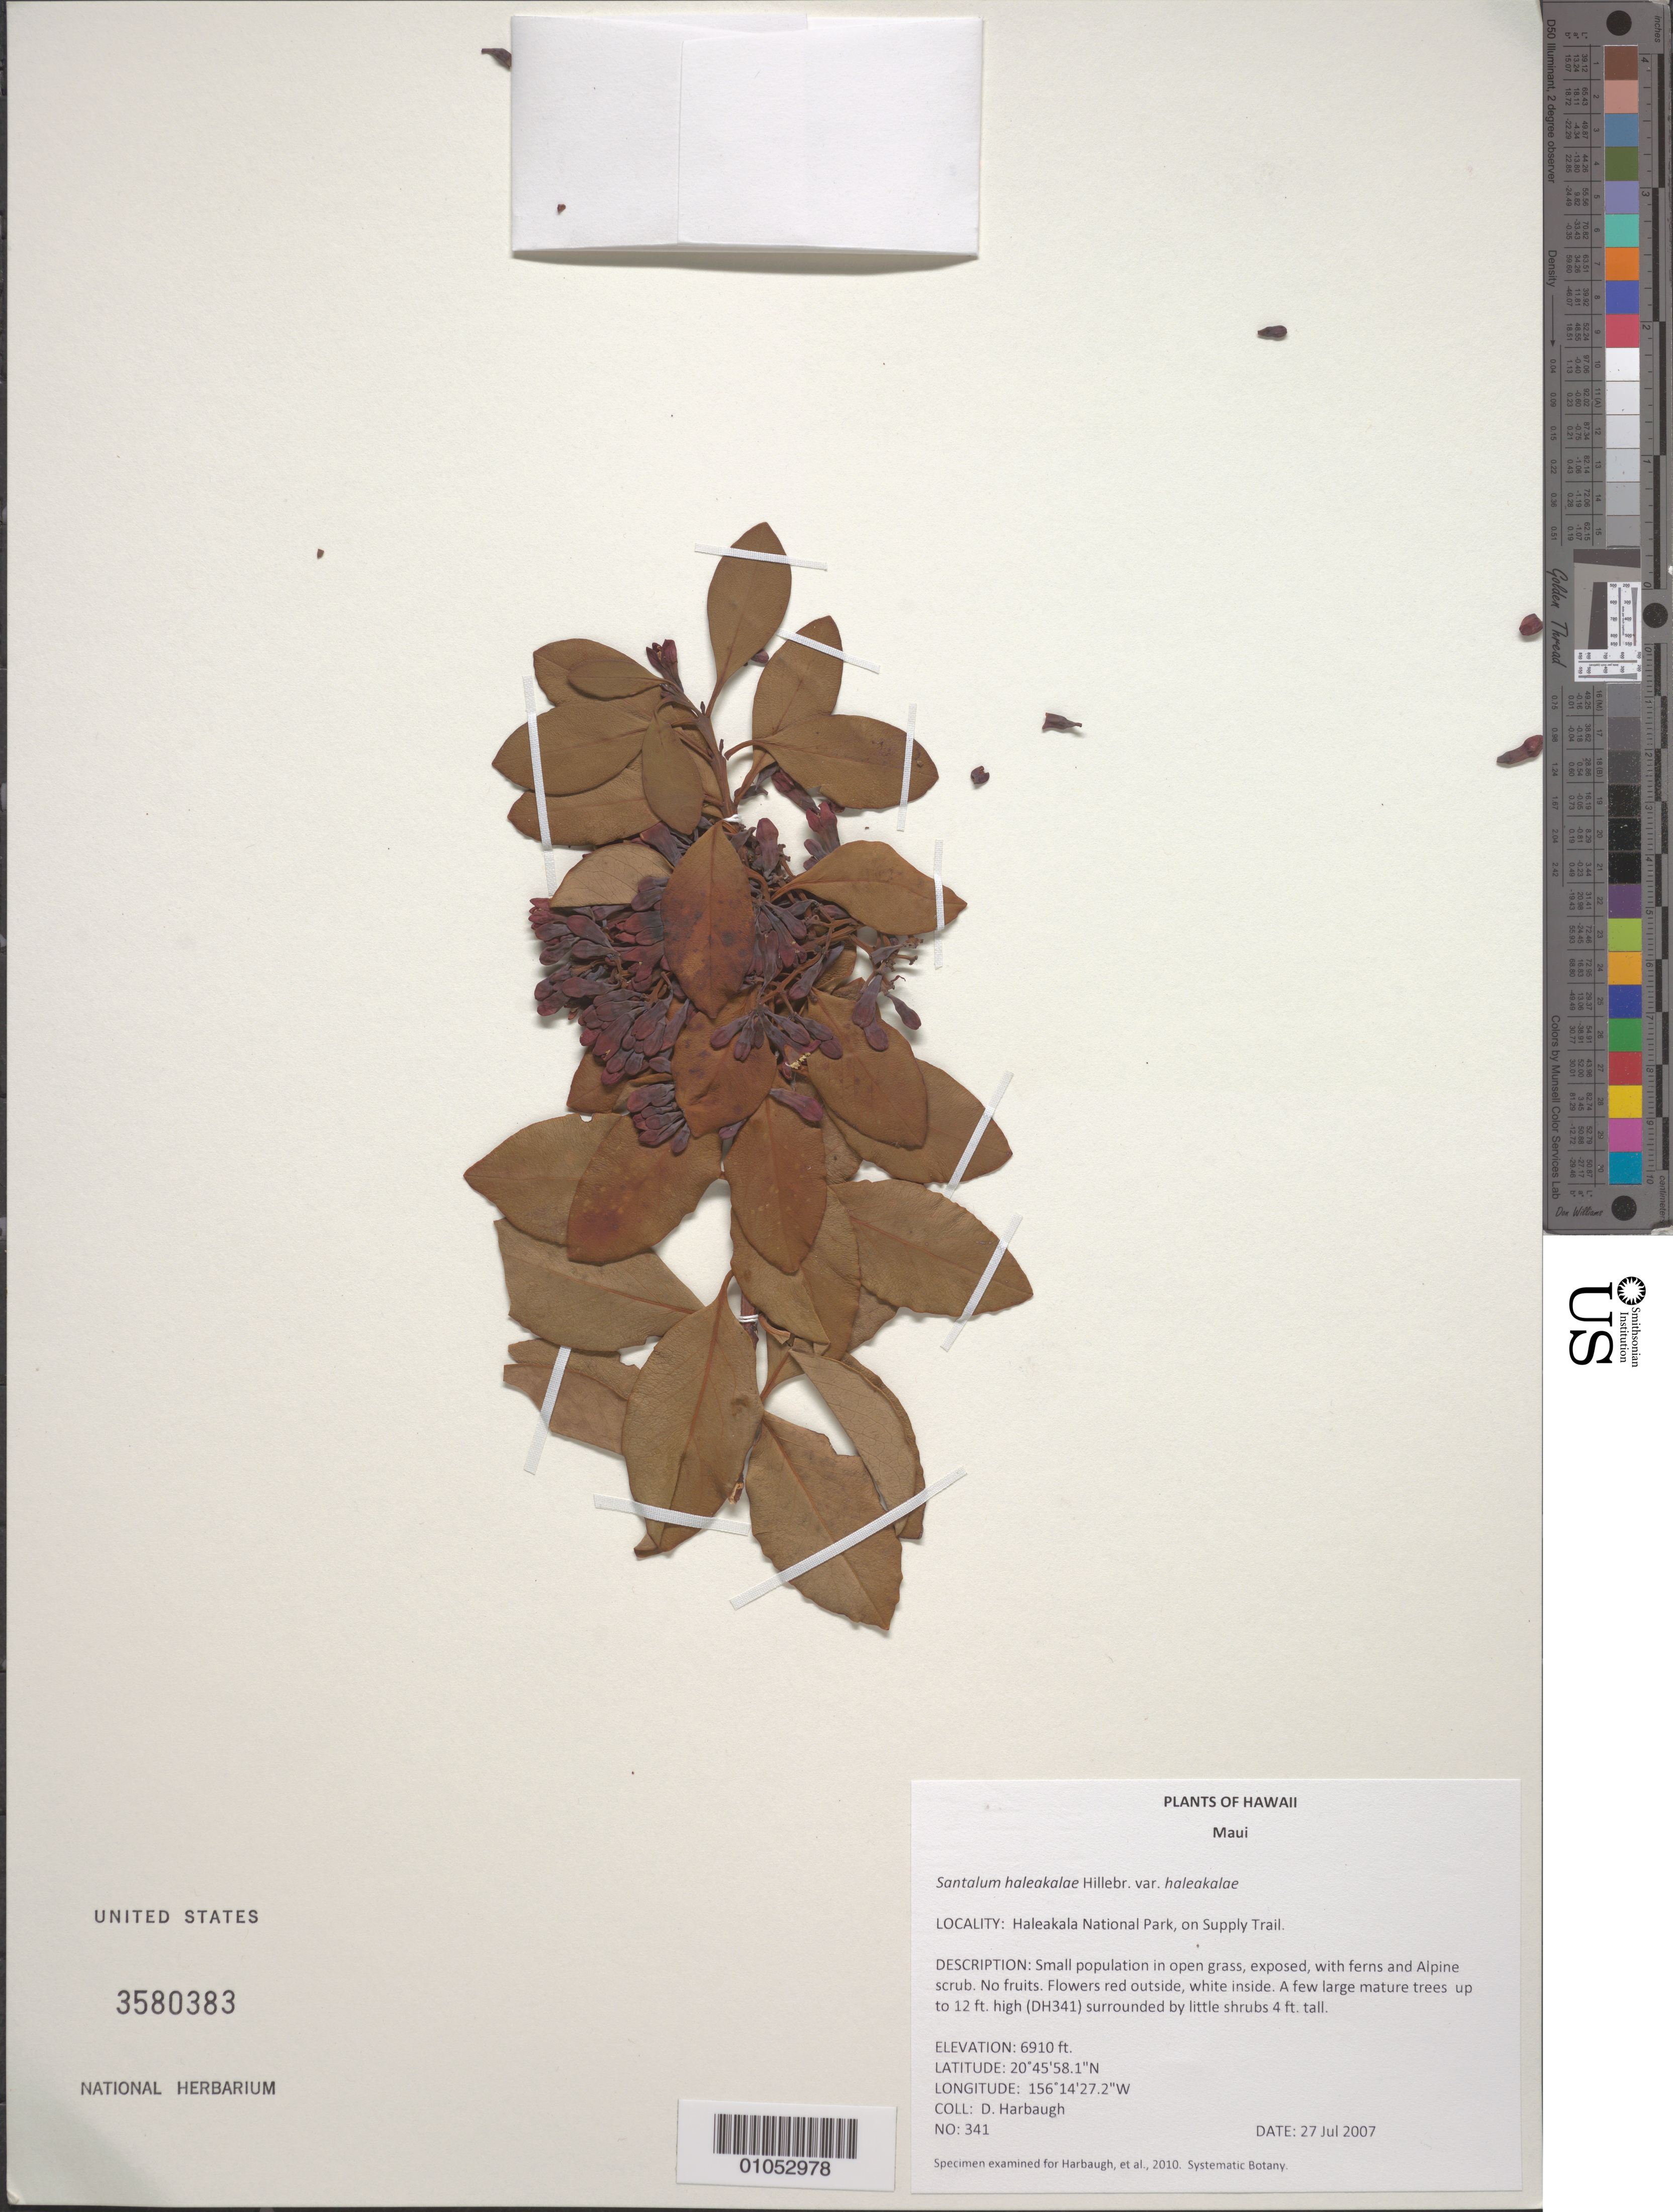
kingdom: Plantae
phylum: Tracheophyta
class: Magnoliopsida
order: Santalales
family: Santalaceae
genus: Santalum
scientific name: Santalum haleakalae var. haleakalae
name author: Hillebr.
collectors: D. Harbaugh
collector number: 341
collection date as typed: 27 Jul 2007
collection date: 2007-07-27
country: United States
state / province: Hawaii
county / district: Maui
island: Maui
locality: Haleakala National Park, on Supply Trail.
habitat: Alpine scrub, In open grass, exposed.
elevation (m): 2106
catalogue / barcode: US 3580383